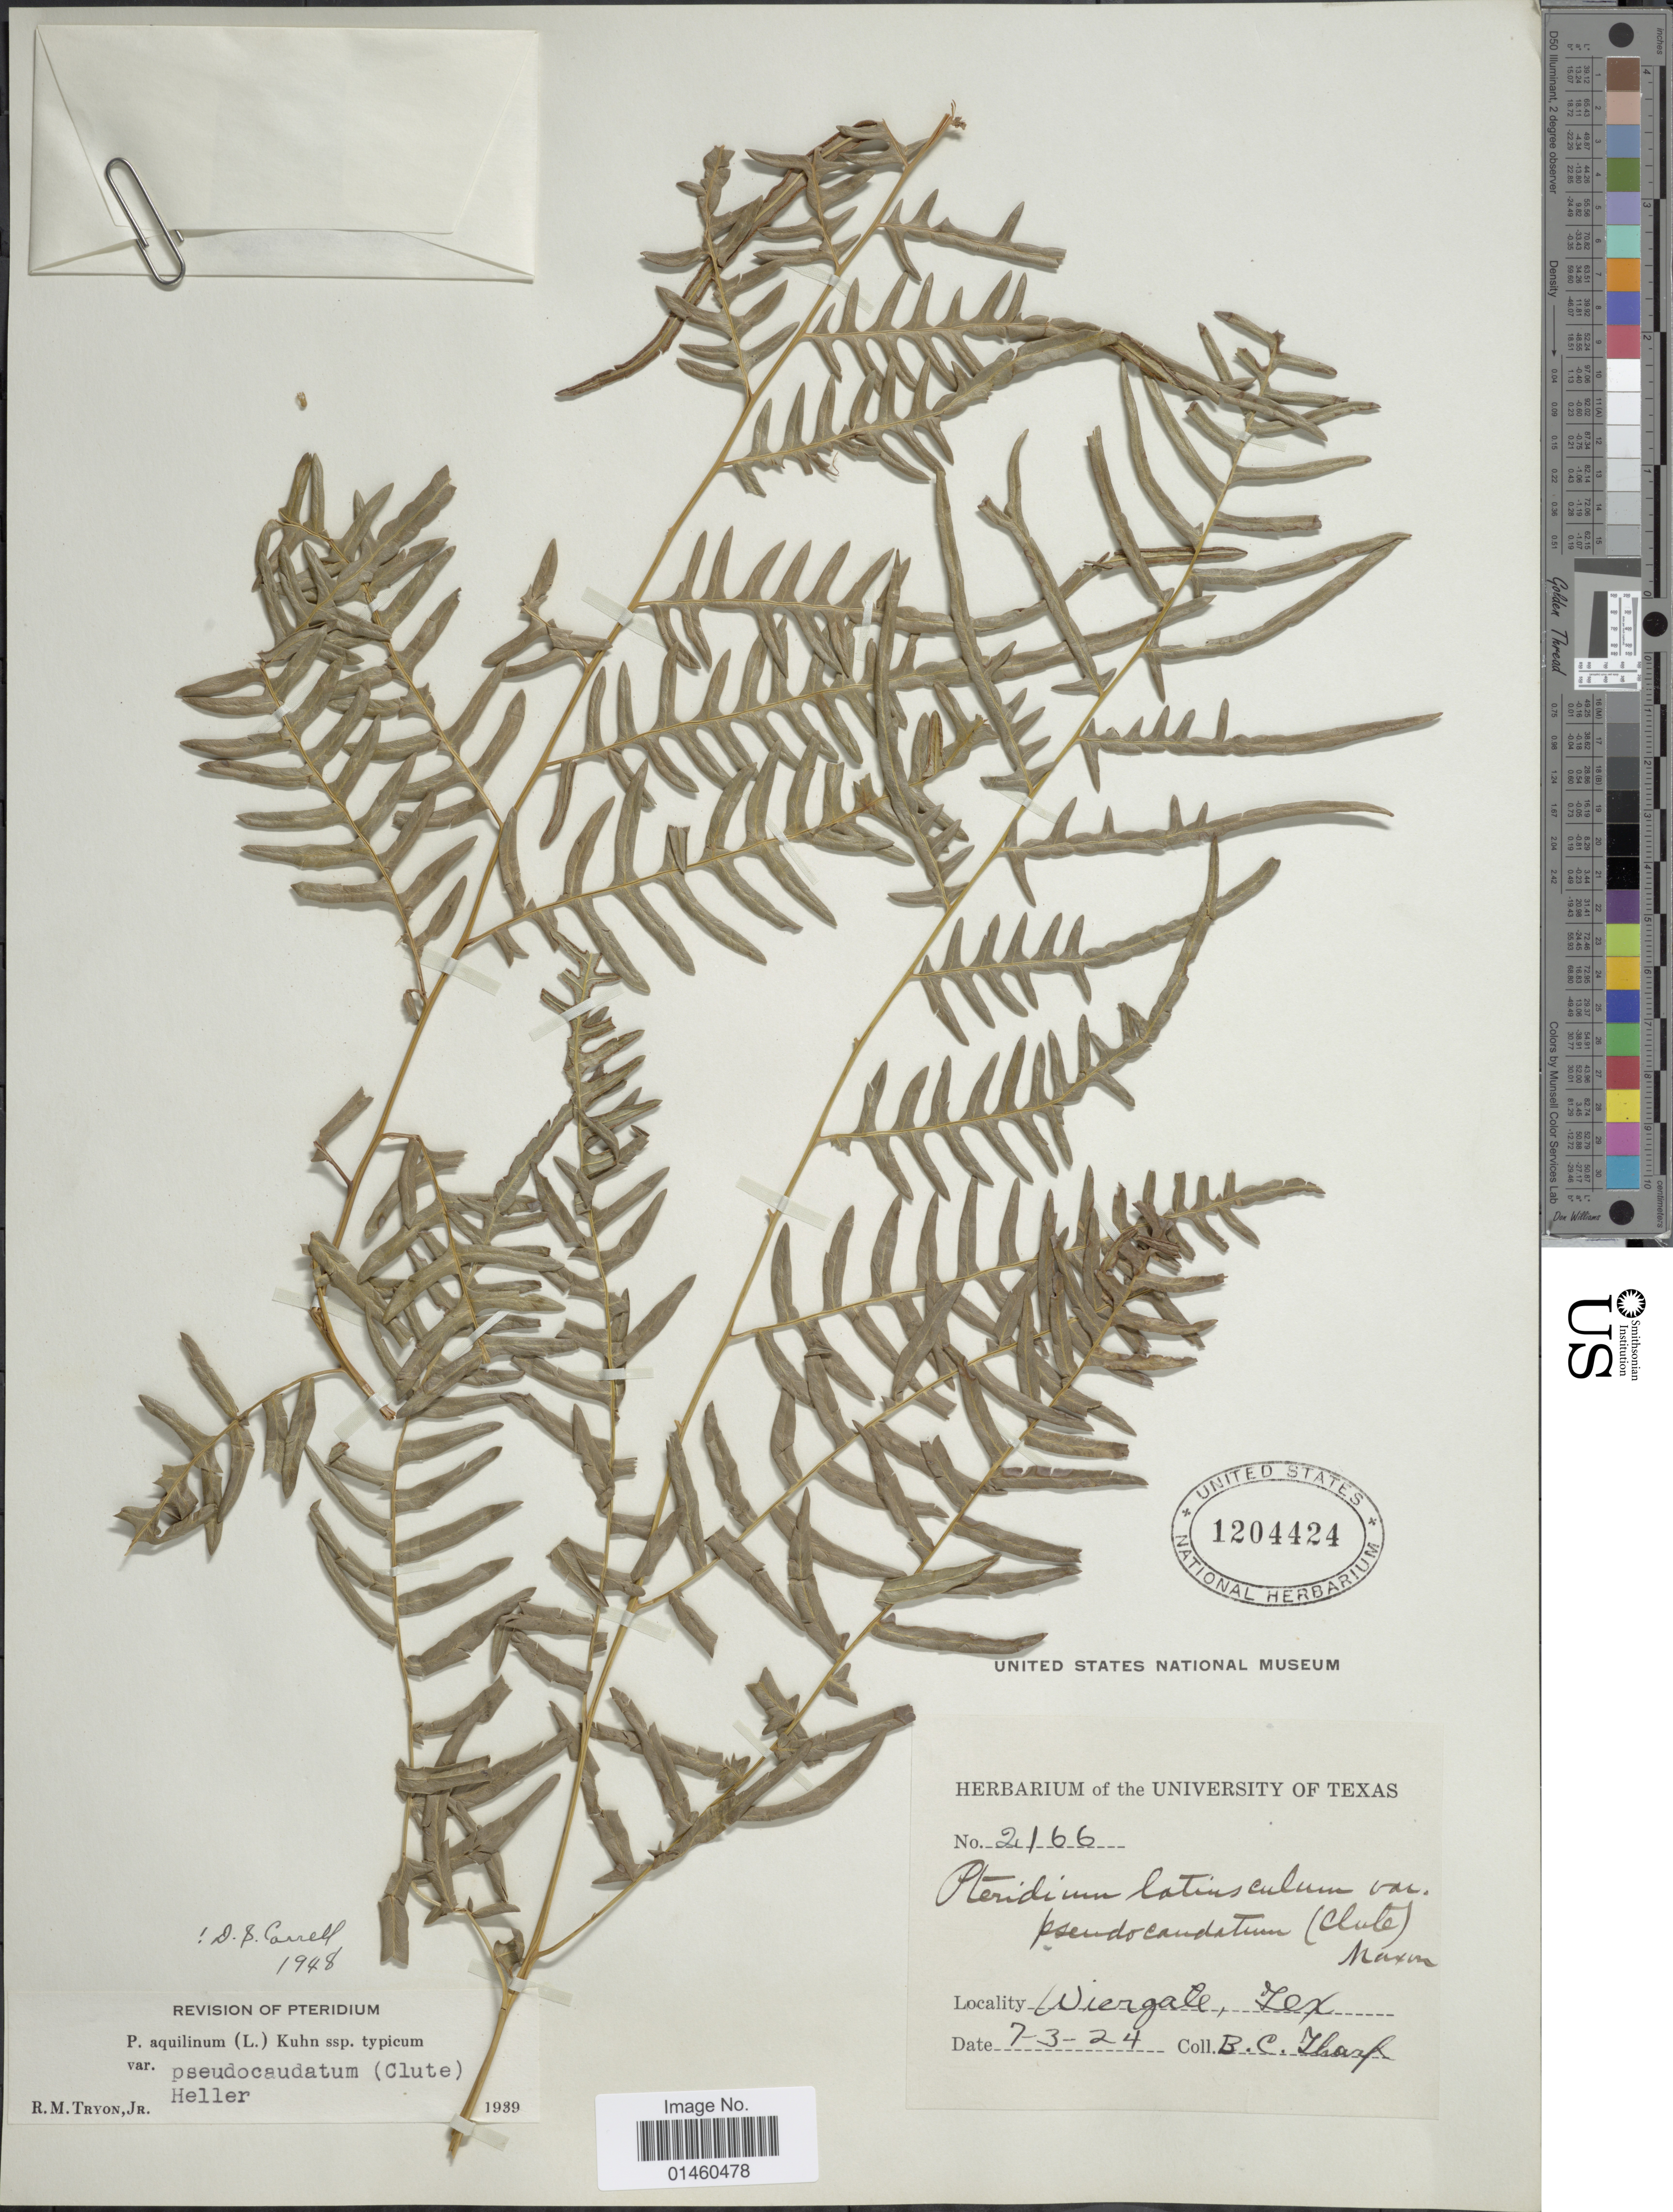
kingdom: Plantae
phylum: Tracheophyta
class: Polypodiopsida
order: Polypodiales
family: Dennstaedtiaceae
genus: Pteridium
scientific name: Pteridium aquilinum var. pseudocaudatum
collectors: B. Zharf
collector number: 2166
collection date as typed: Transcribed d/m/y: 3/7/24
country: United States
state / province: Texas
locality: Wiergale.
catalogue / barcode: US 1204424